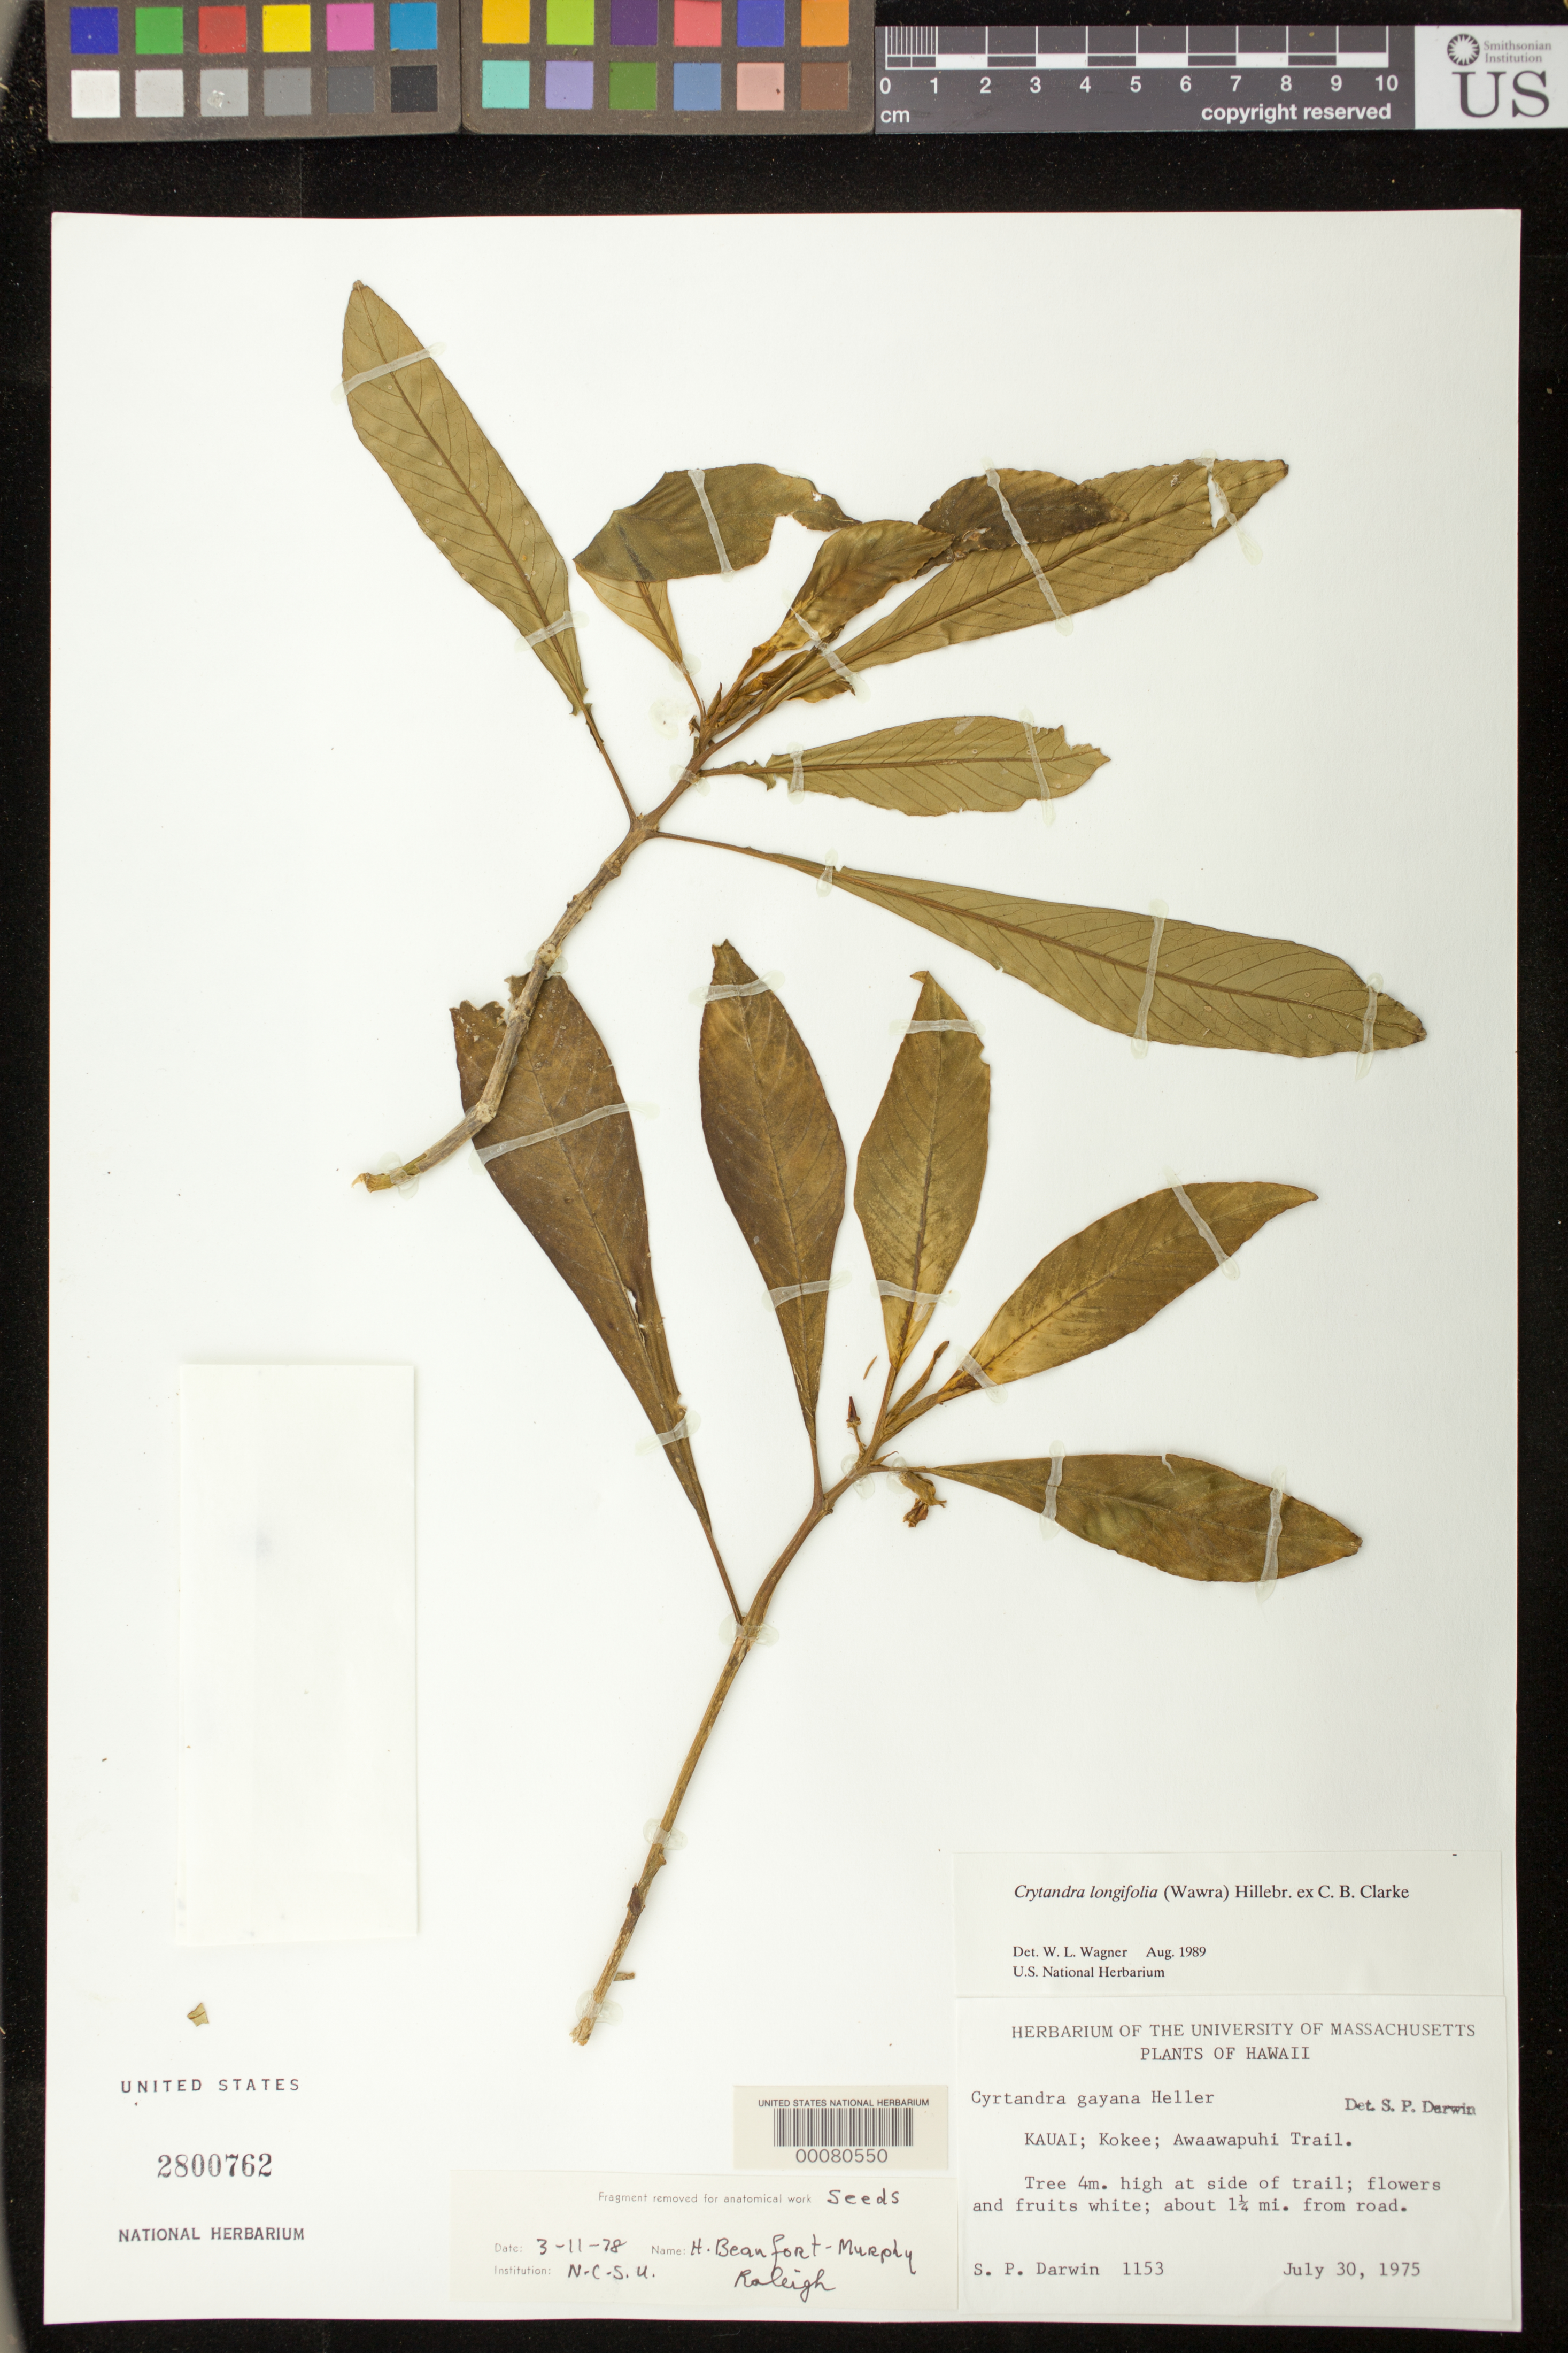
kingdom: Plantae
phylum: Tracheophyta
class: Magnoliopsida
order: Lamiales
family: Gesneriaceae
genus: Cyrtandra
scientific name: Cyrtandra longifolia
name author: (Wawra) Hillebr. ex C.B. Clarke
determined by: Darwin, S. P.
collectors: S. P. Darwin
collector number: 1153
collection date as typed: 30 Jul 1975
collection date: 1975-07-30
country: United States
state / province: Hawaii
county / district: Kauai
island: Kaua'i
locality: Kokee, Awaawapuhi trail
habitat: At side of trail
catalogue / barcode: US 2800762